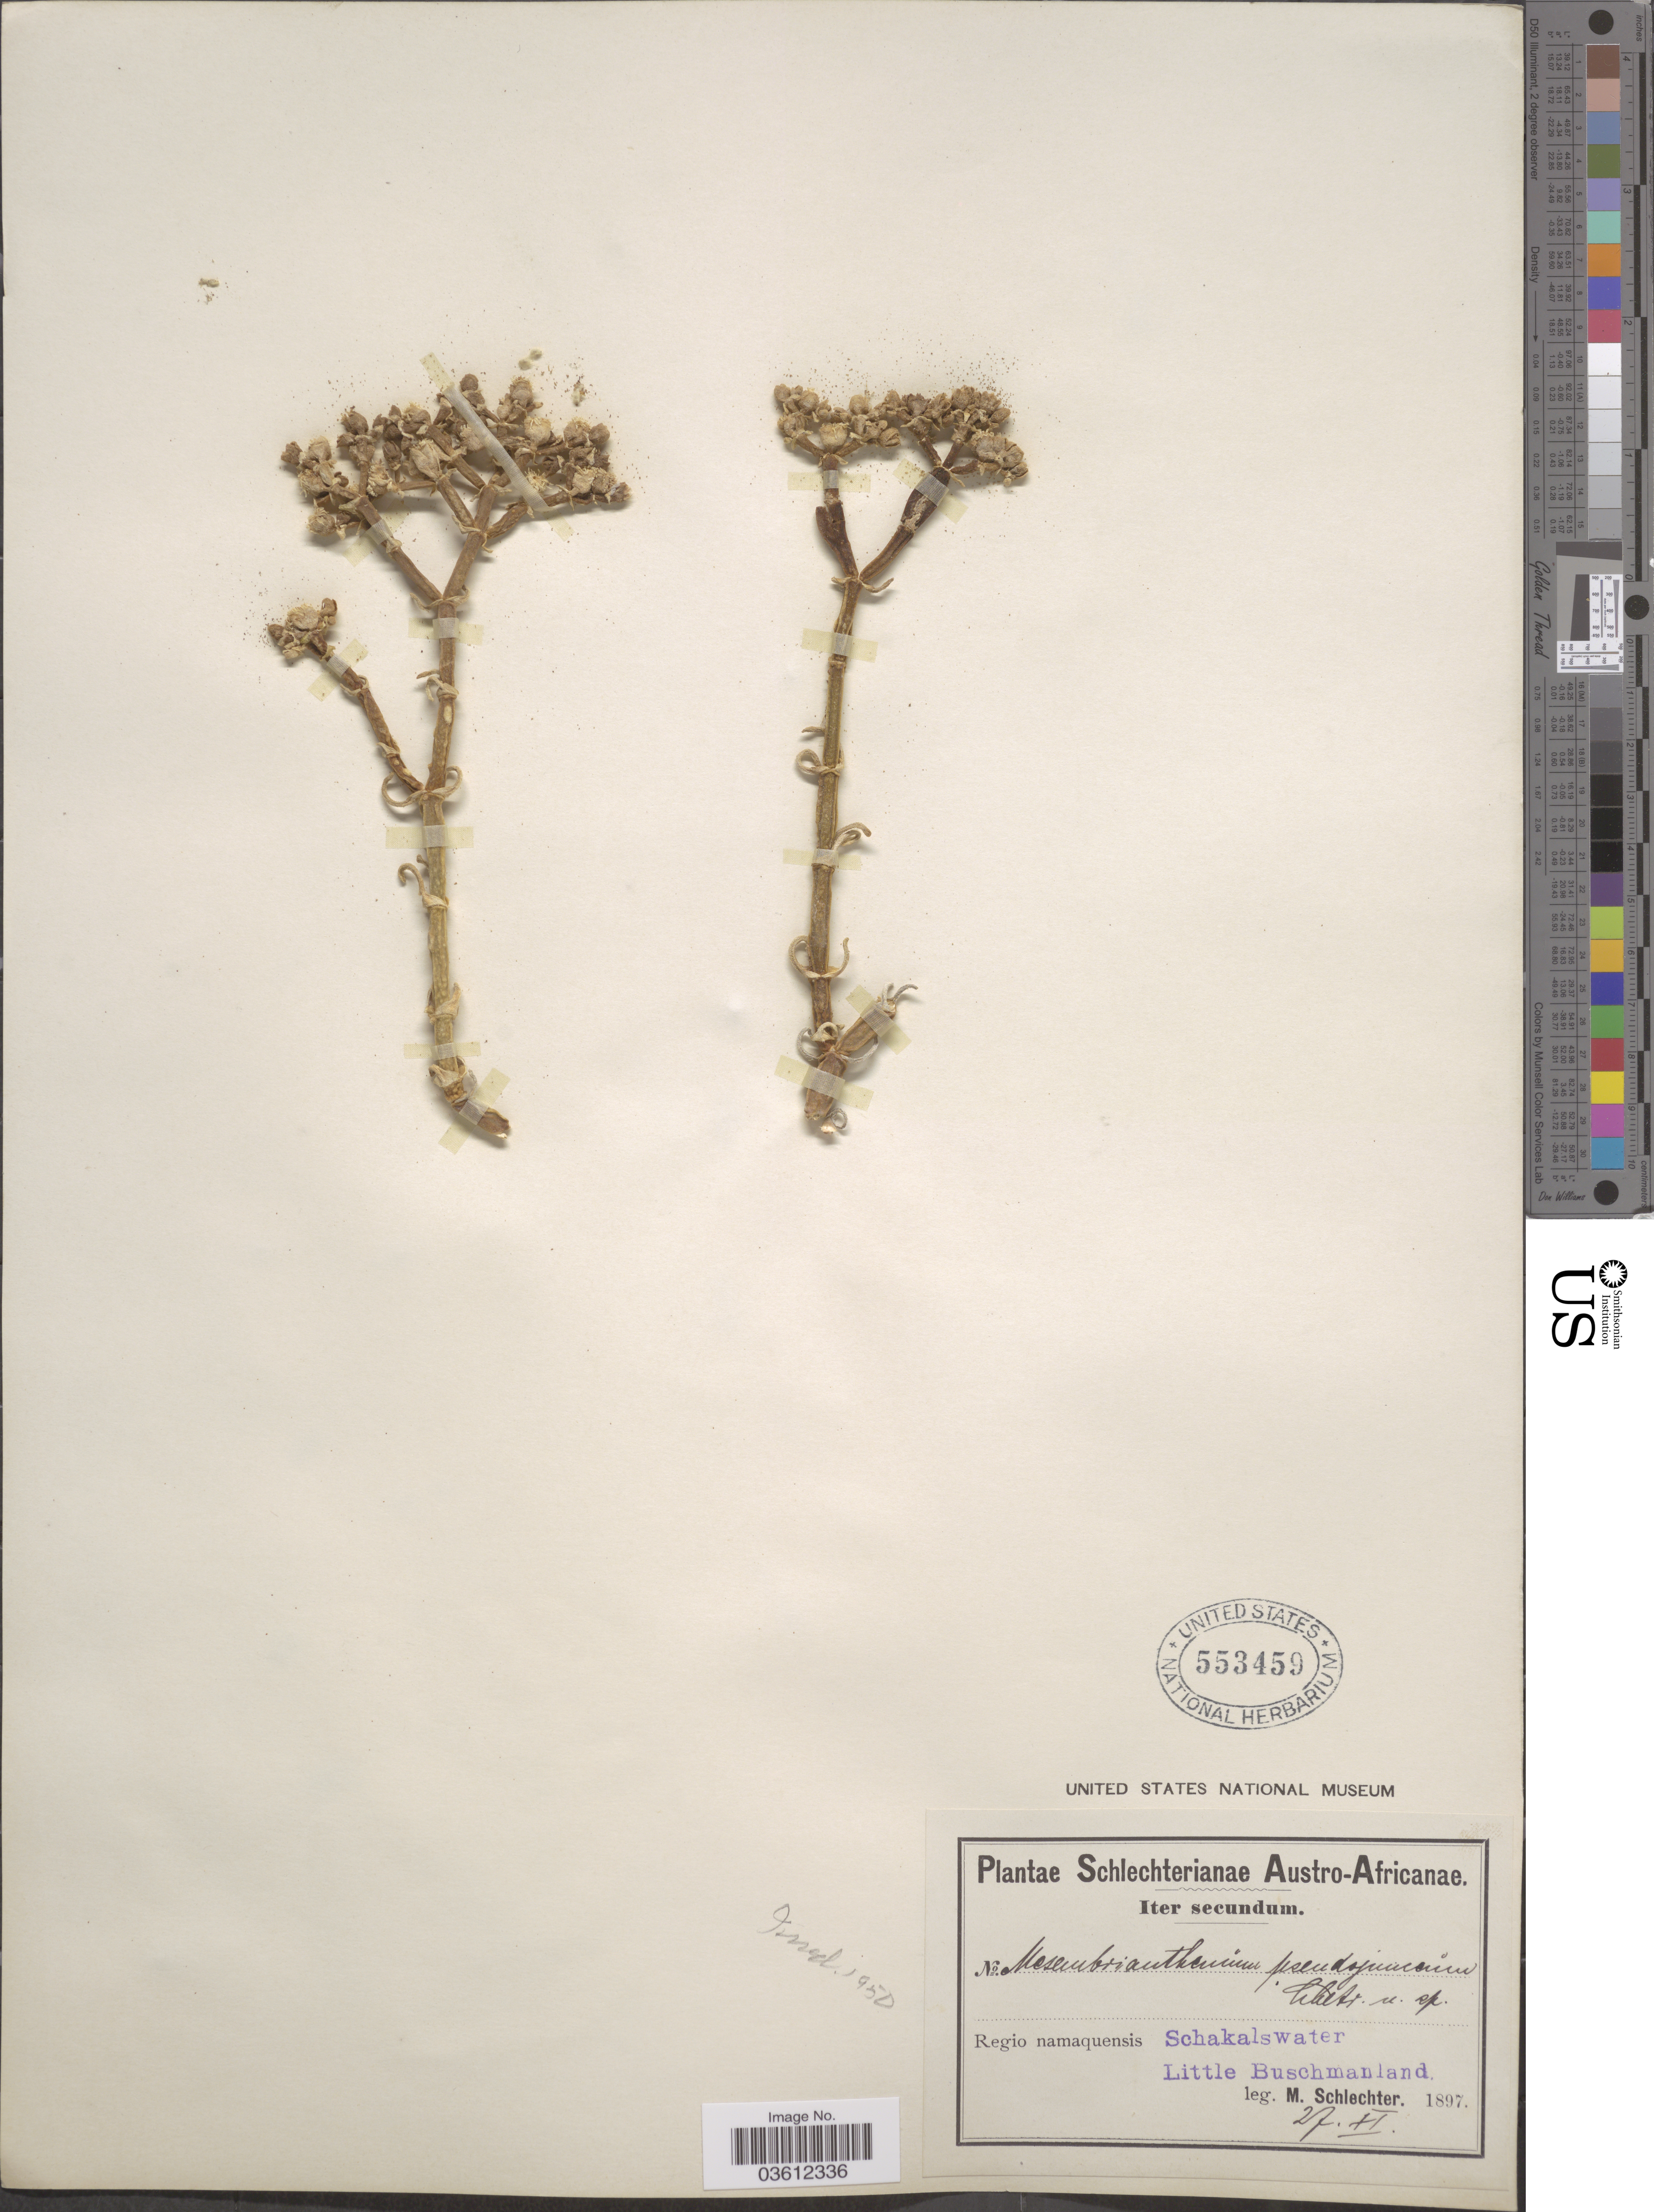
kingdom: Plantae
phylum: Tracheophyta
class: Magnoliopsida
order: Caryophyllales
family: Aizoaceae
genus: Mesembryanthemum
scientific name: Mesembryanthemum sp.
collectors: Schlechter, --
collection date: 1897-11-27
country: South Africa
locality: Austro-Africanae. Regio namaquensis Schakalswater. Little Buschmanland.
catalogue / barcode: US 553459